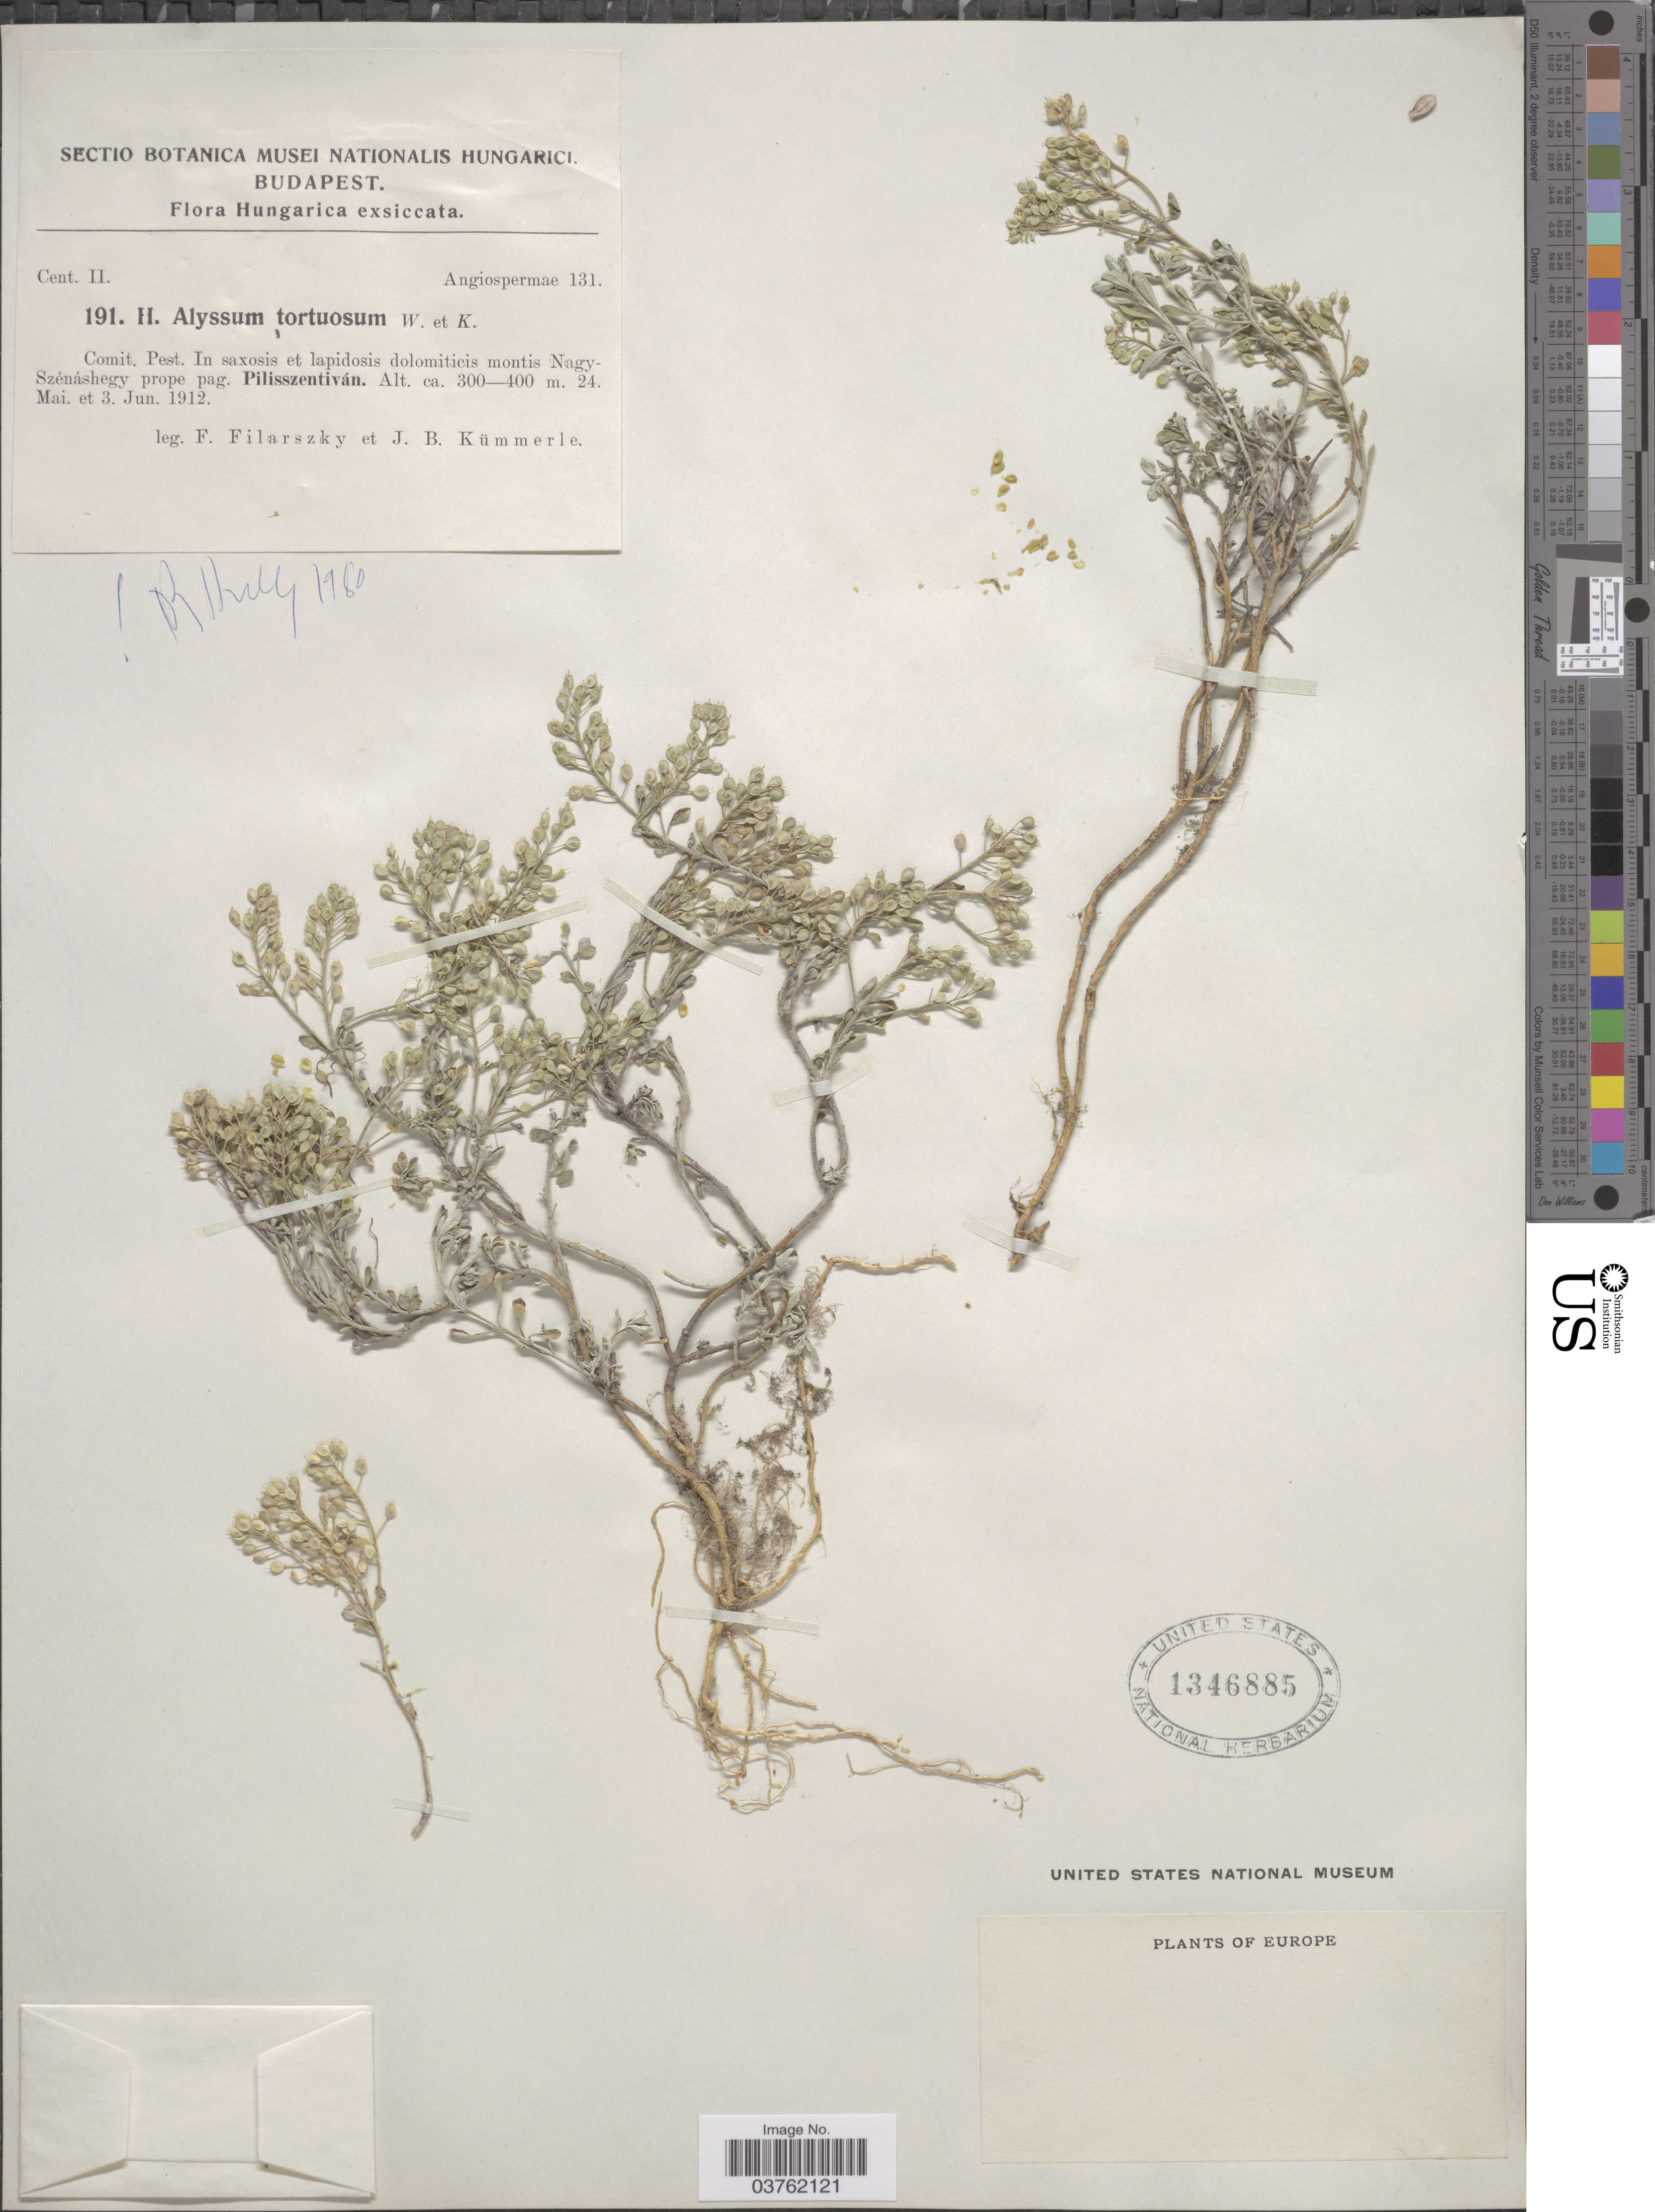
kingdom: Plantae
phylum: Tracheophyta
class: Magnoliopsida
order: Brassicales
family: Brassicaceae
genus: Alyssum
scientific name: Alyssum tortuosum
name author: Waldst. & Kit.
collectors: F. Filarszky & J. Kummerle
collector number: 191II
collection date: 1912-05-24/1912-06-03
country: Hungary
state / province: Budapest, Capital District of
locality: Comit. Pest. In saxosis et lapidosis dolomiticis montis Nagy-Szénáshegy prope pag. Pilisszentiván.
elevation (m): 300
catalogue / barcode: US 1346885